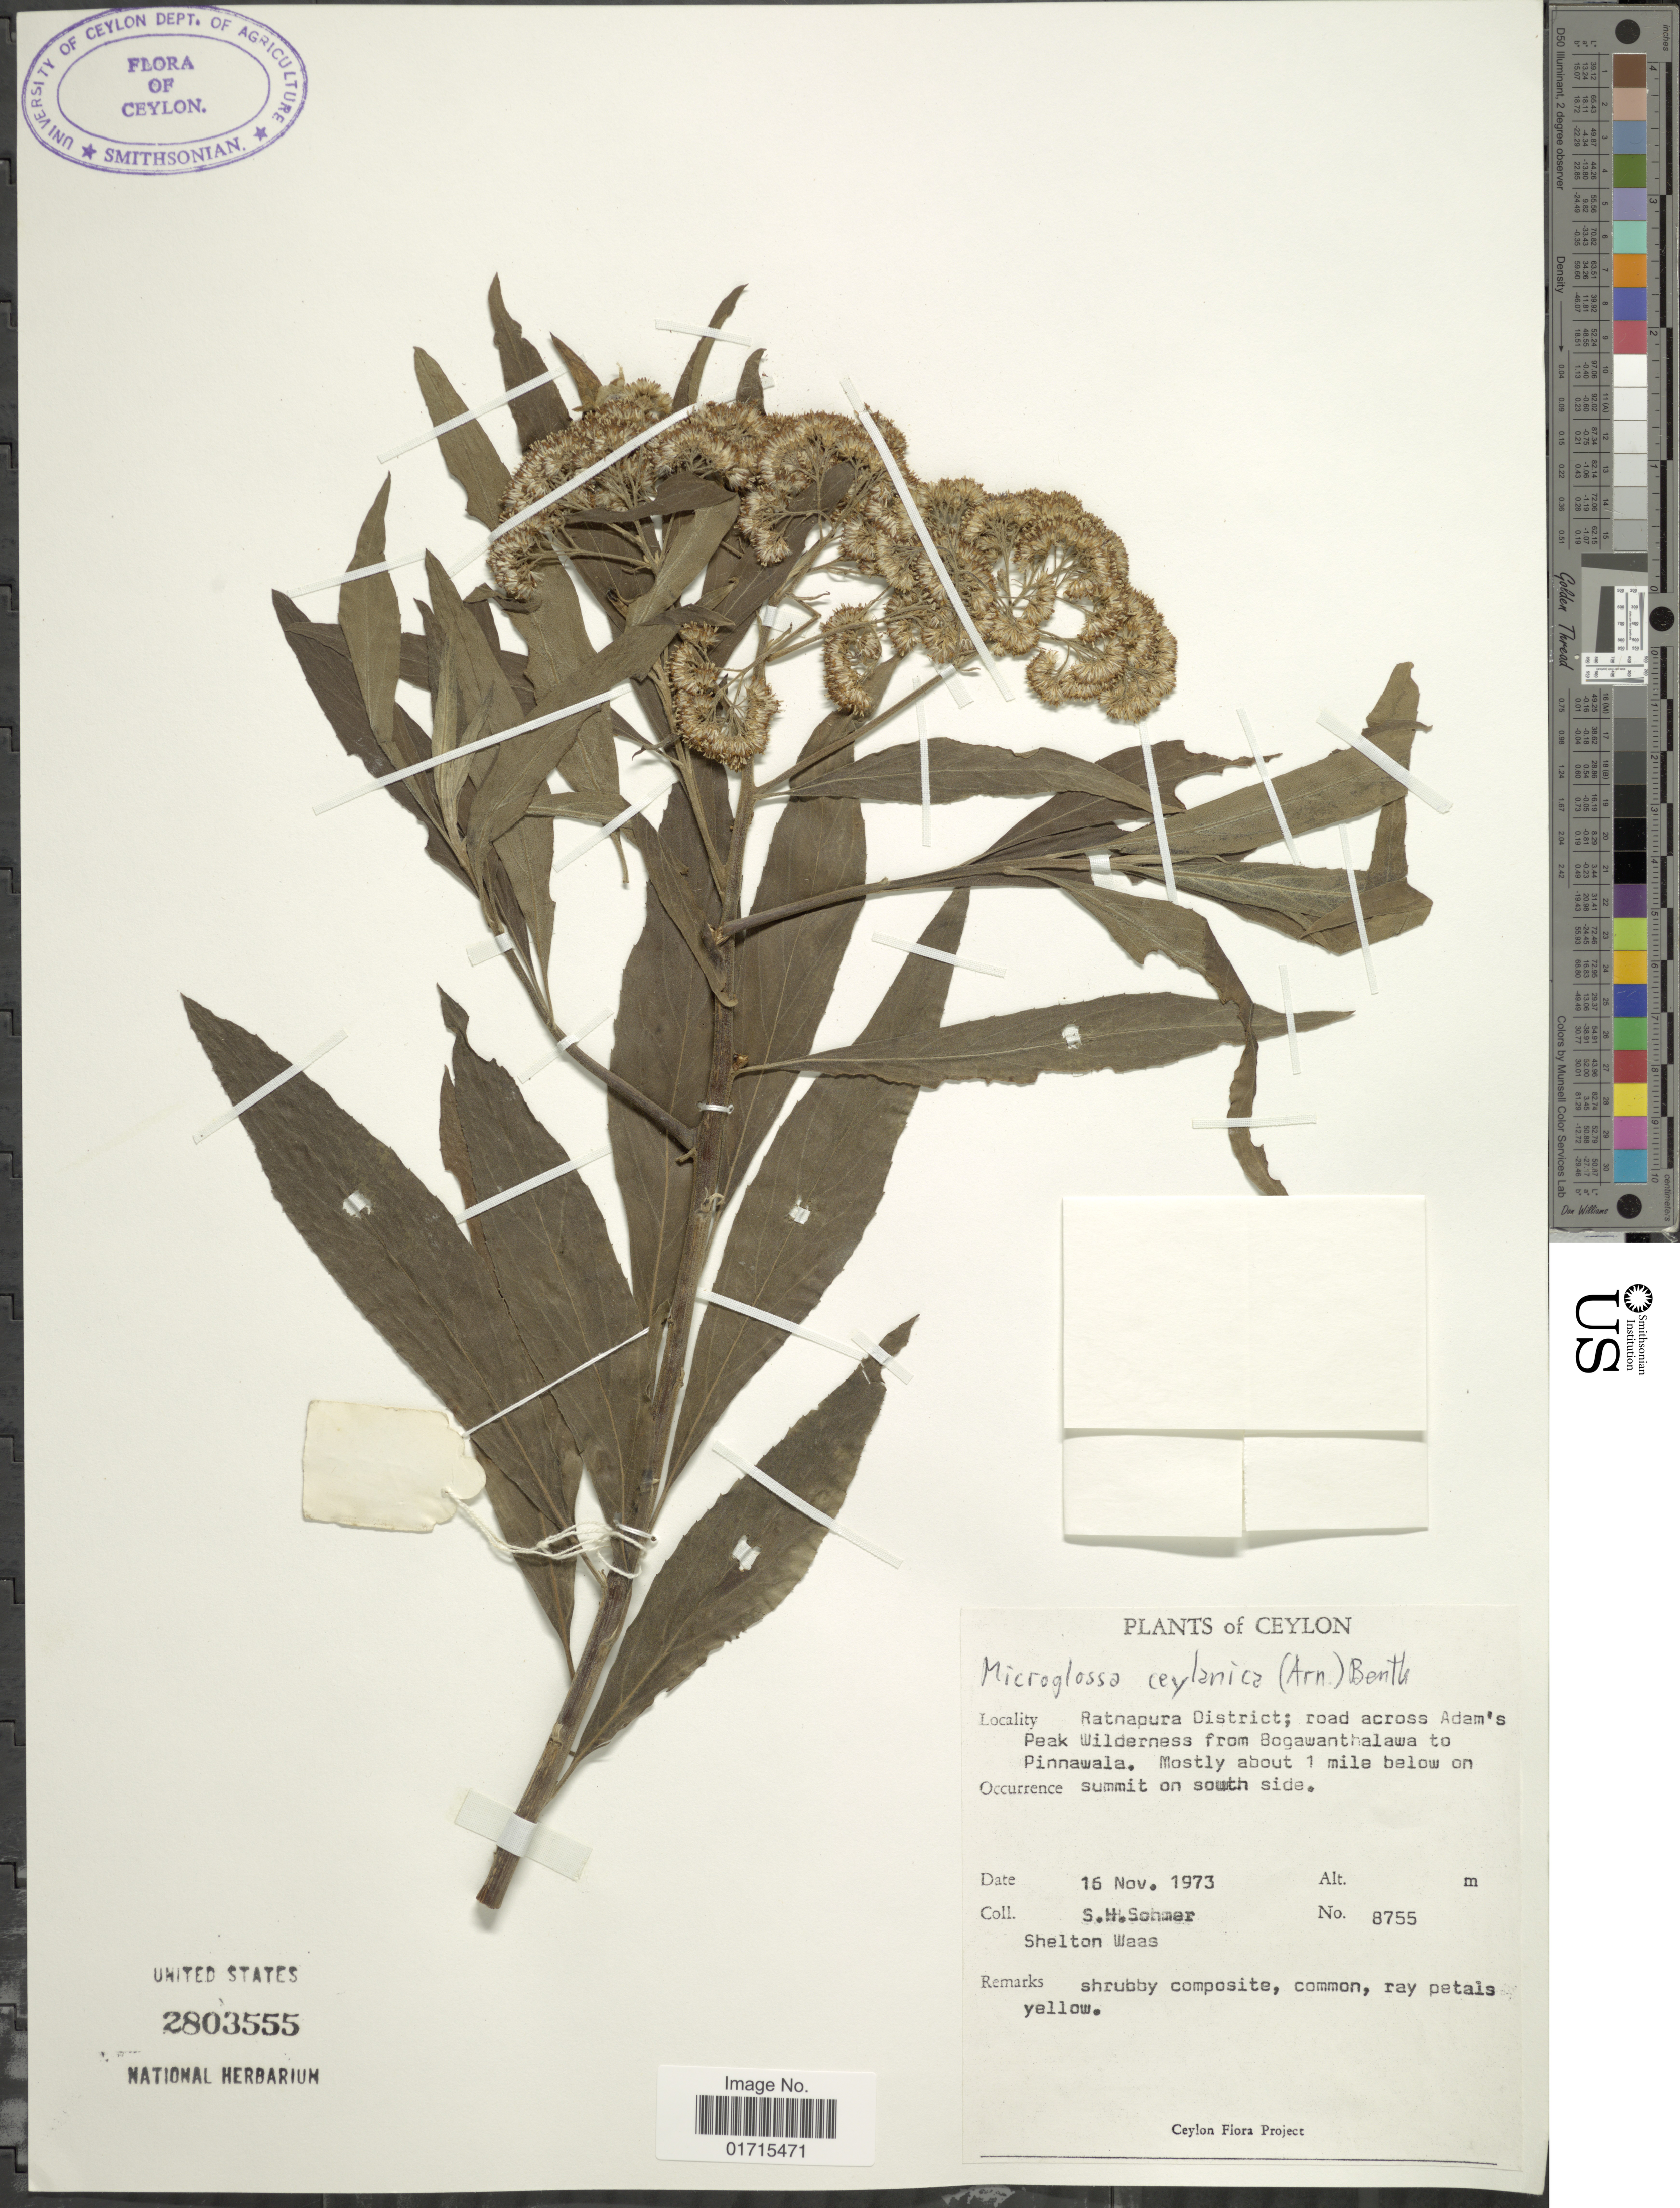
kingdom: Plantae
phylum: Tracheophyta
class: Magnoliopsida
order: Asterales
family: Asteraceae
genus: Microglossa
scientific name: Microglossa ceylanica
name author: (Arn.) Benth. & Hook. f.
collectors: S. H. Sohmer & S. Wass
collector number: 8755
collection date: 1973-11-16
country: Sri Lanka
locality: Ceylon. Ratnapura District; road across Adam's Peak Wilderness from Bogawanthalawa to Pinnawala. Mostly 1 mile below on summit on south side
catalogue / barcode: US 2803555